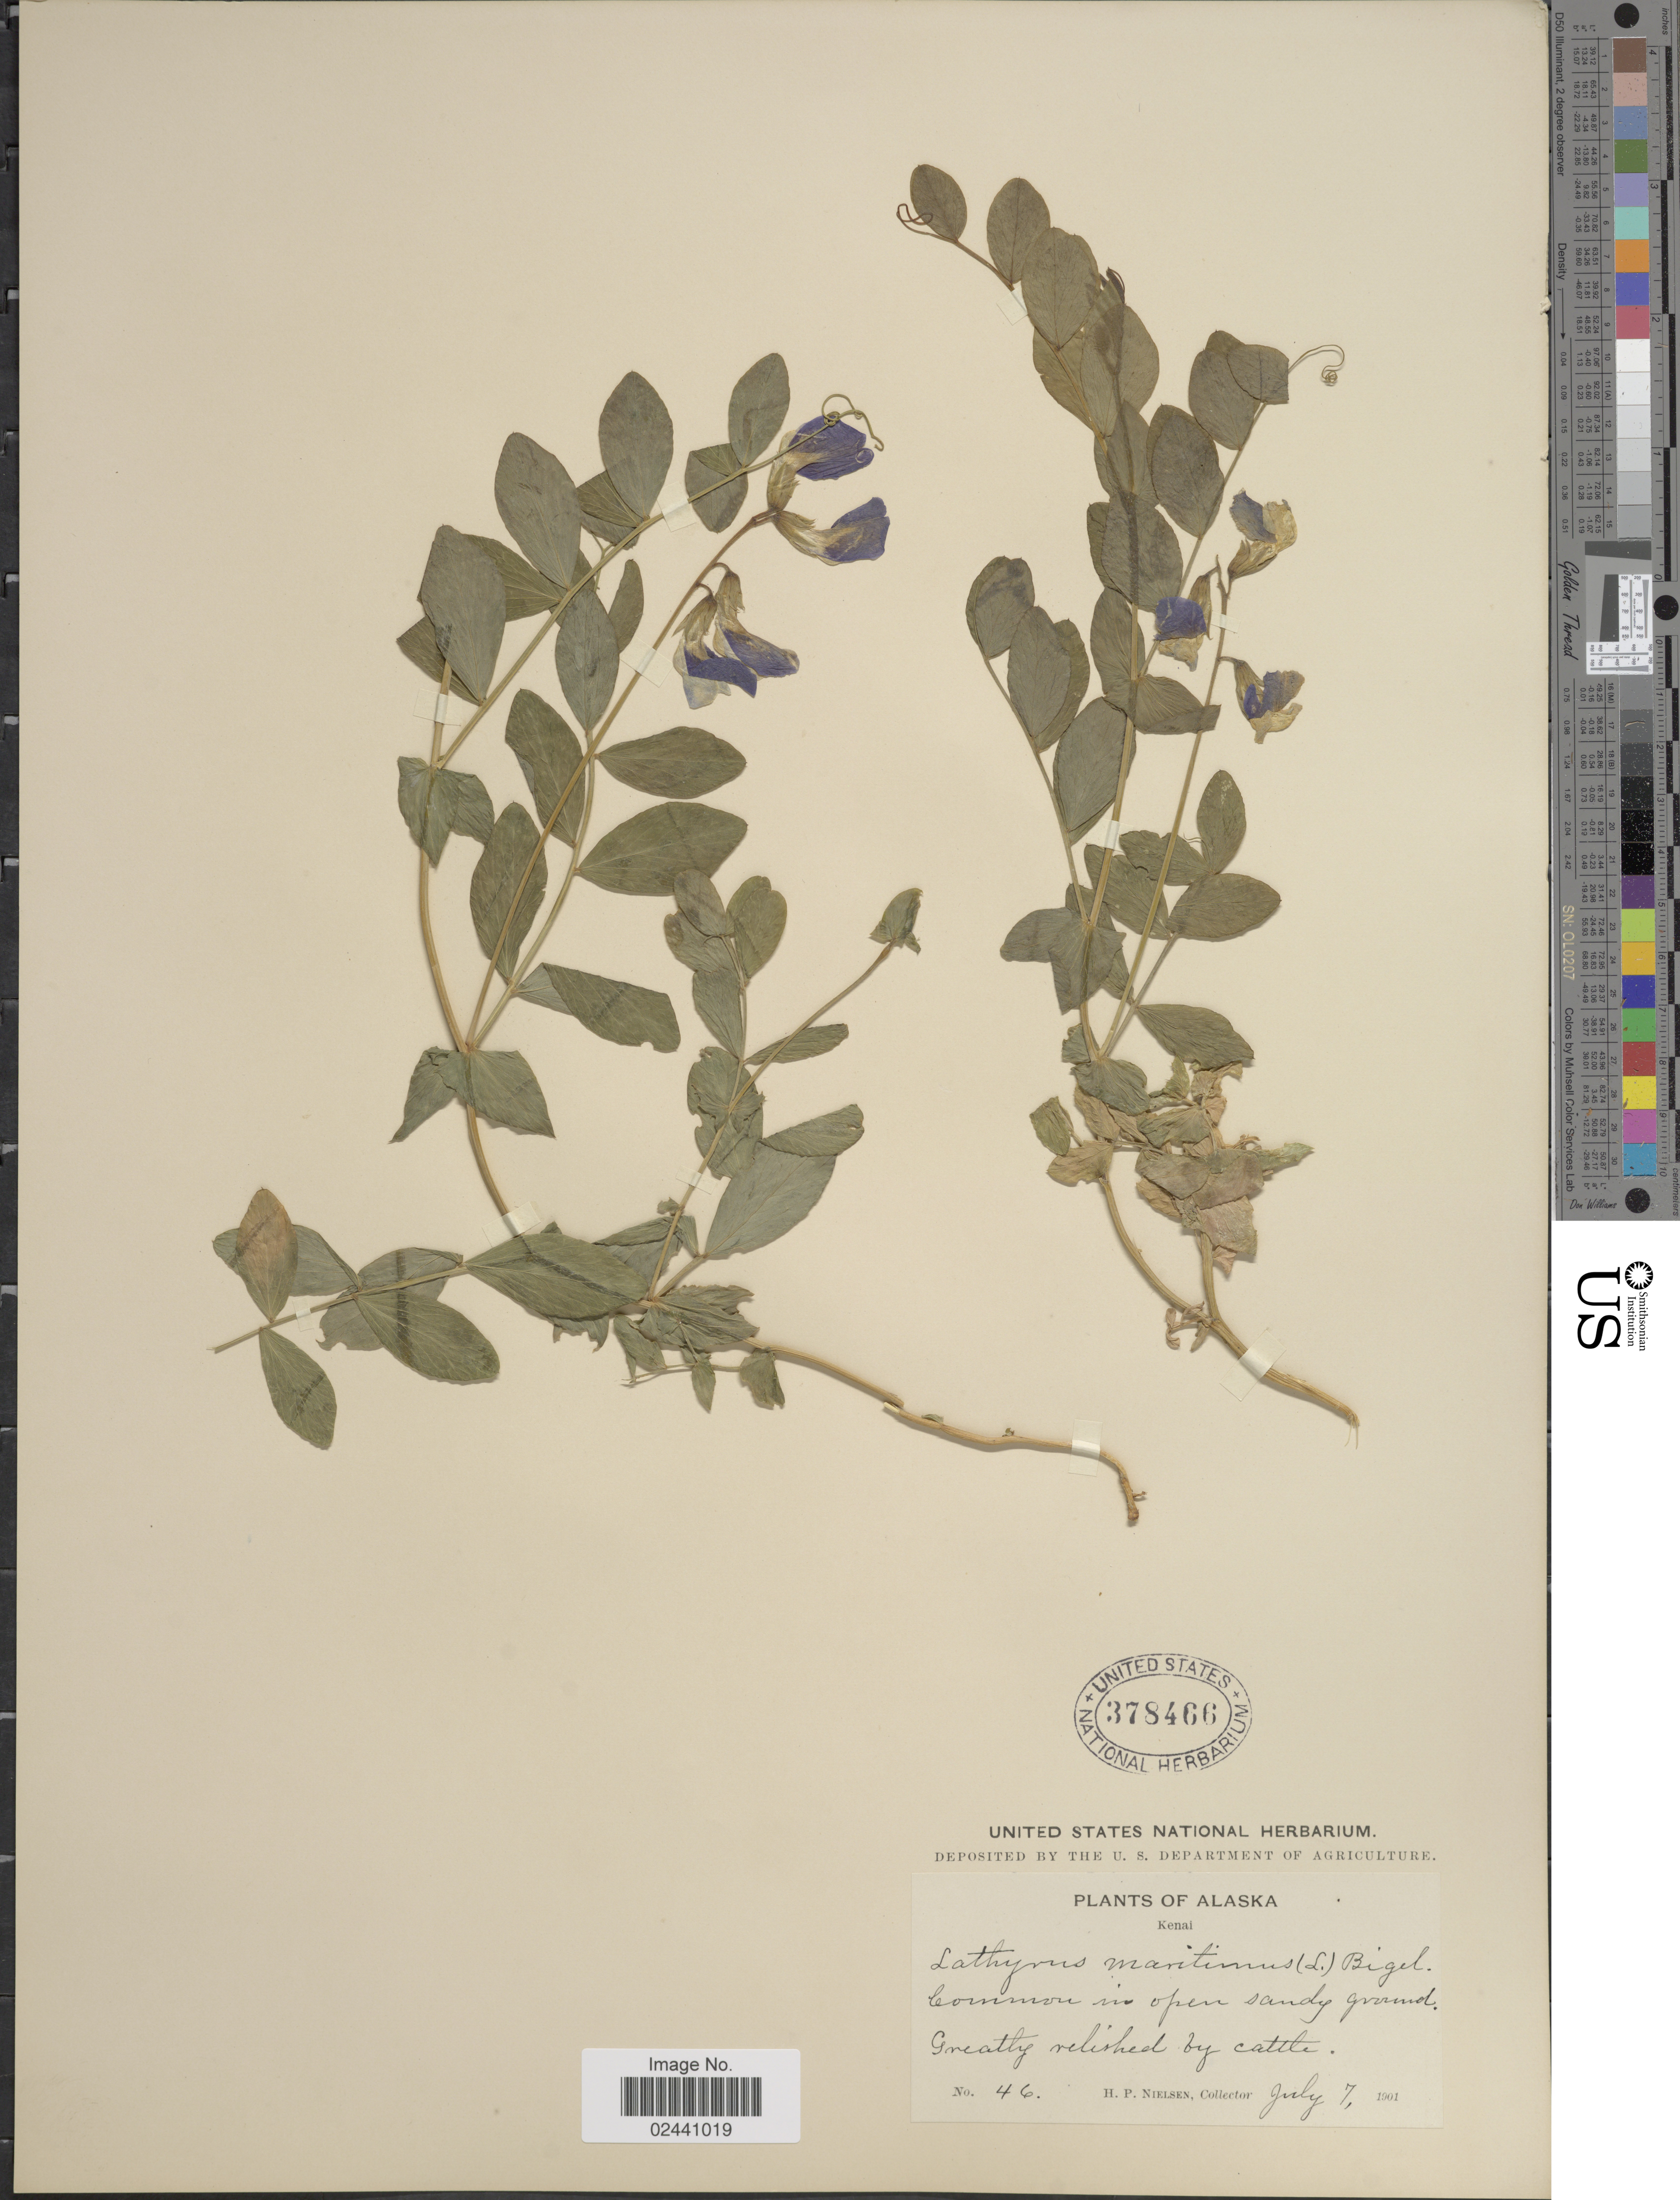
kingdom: Plantae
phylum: Tracheophyta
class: Magnoliopsida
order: Fabales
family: Fabaceae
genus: Lathyrus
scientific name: Lathyrus maritimus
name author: Torr.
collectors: H. P. Nielsen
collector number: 46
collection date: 1901-07-07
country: United States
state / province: Alaska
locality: Kenai. Greatly relished by cattle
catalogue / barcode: US 378466